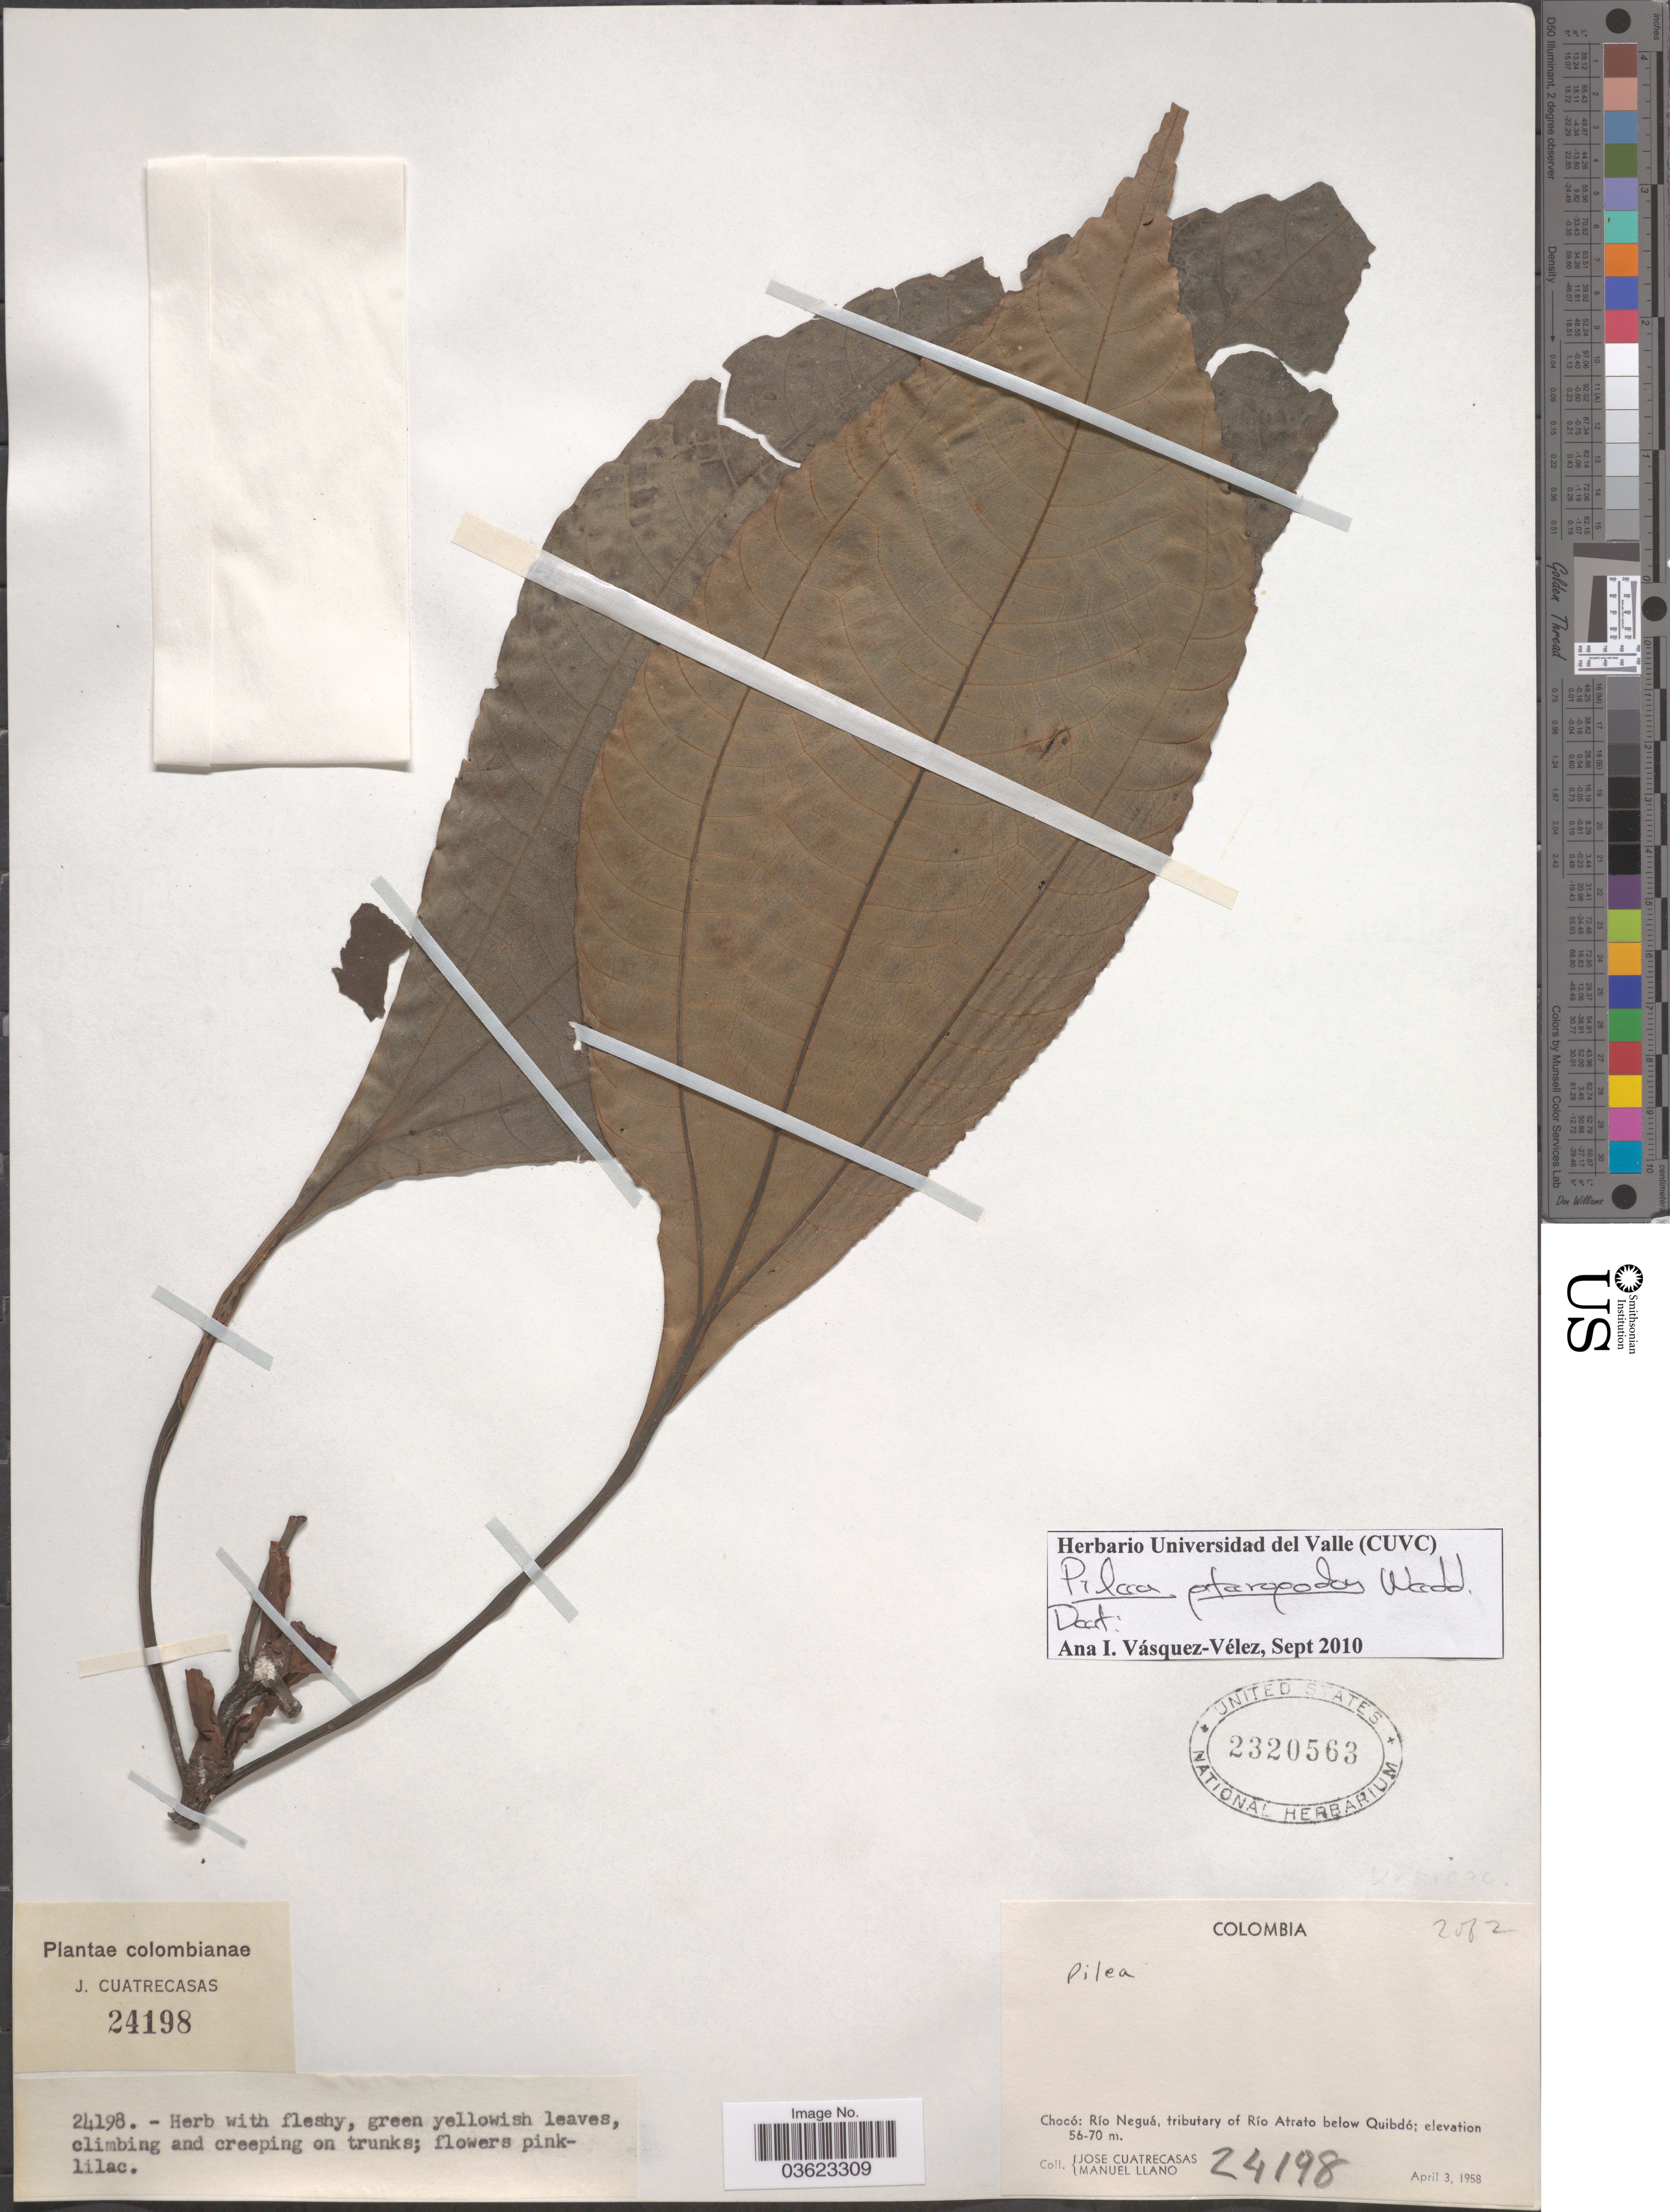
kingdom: Plantae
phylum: Tracheophyta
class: Magnoliopsida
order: Rosales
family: Urticaceae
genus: Pilea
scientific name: Pilea pteropodon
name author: Wedd.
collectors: J. Cuatrecasas & M. Llano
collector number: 24198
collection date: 1958-04-03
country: Colombia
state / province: Chocó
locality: Río Neguá, tributary of Río Atrato below Quibdó.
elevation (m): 56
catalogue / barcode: US 2320563